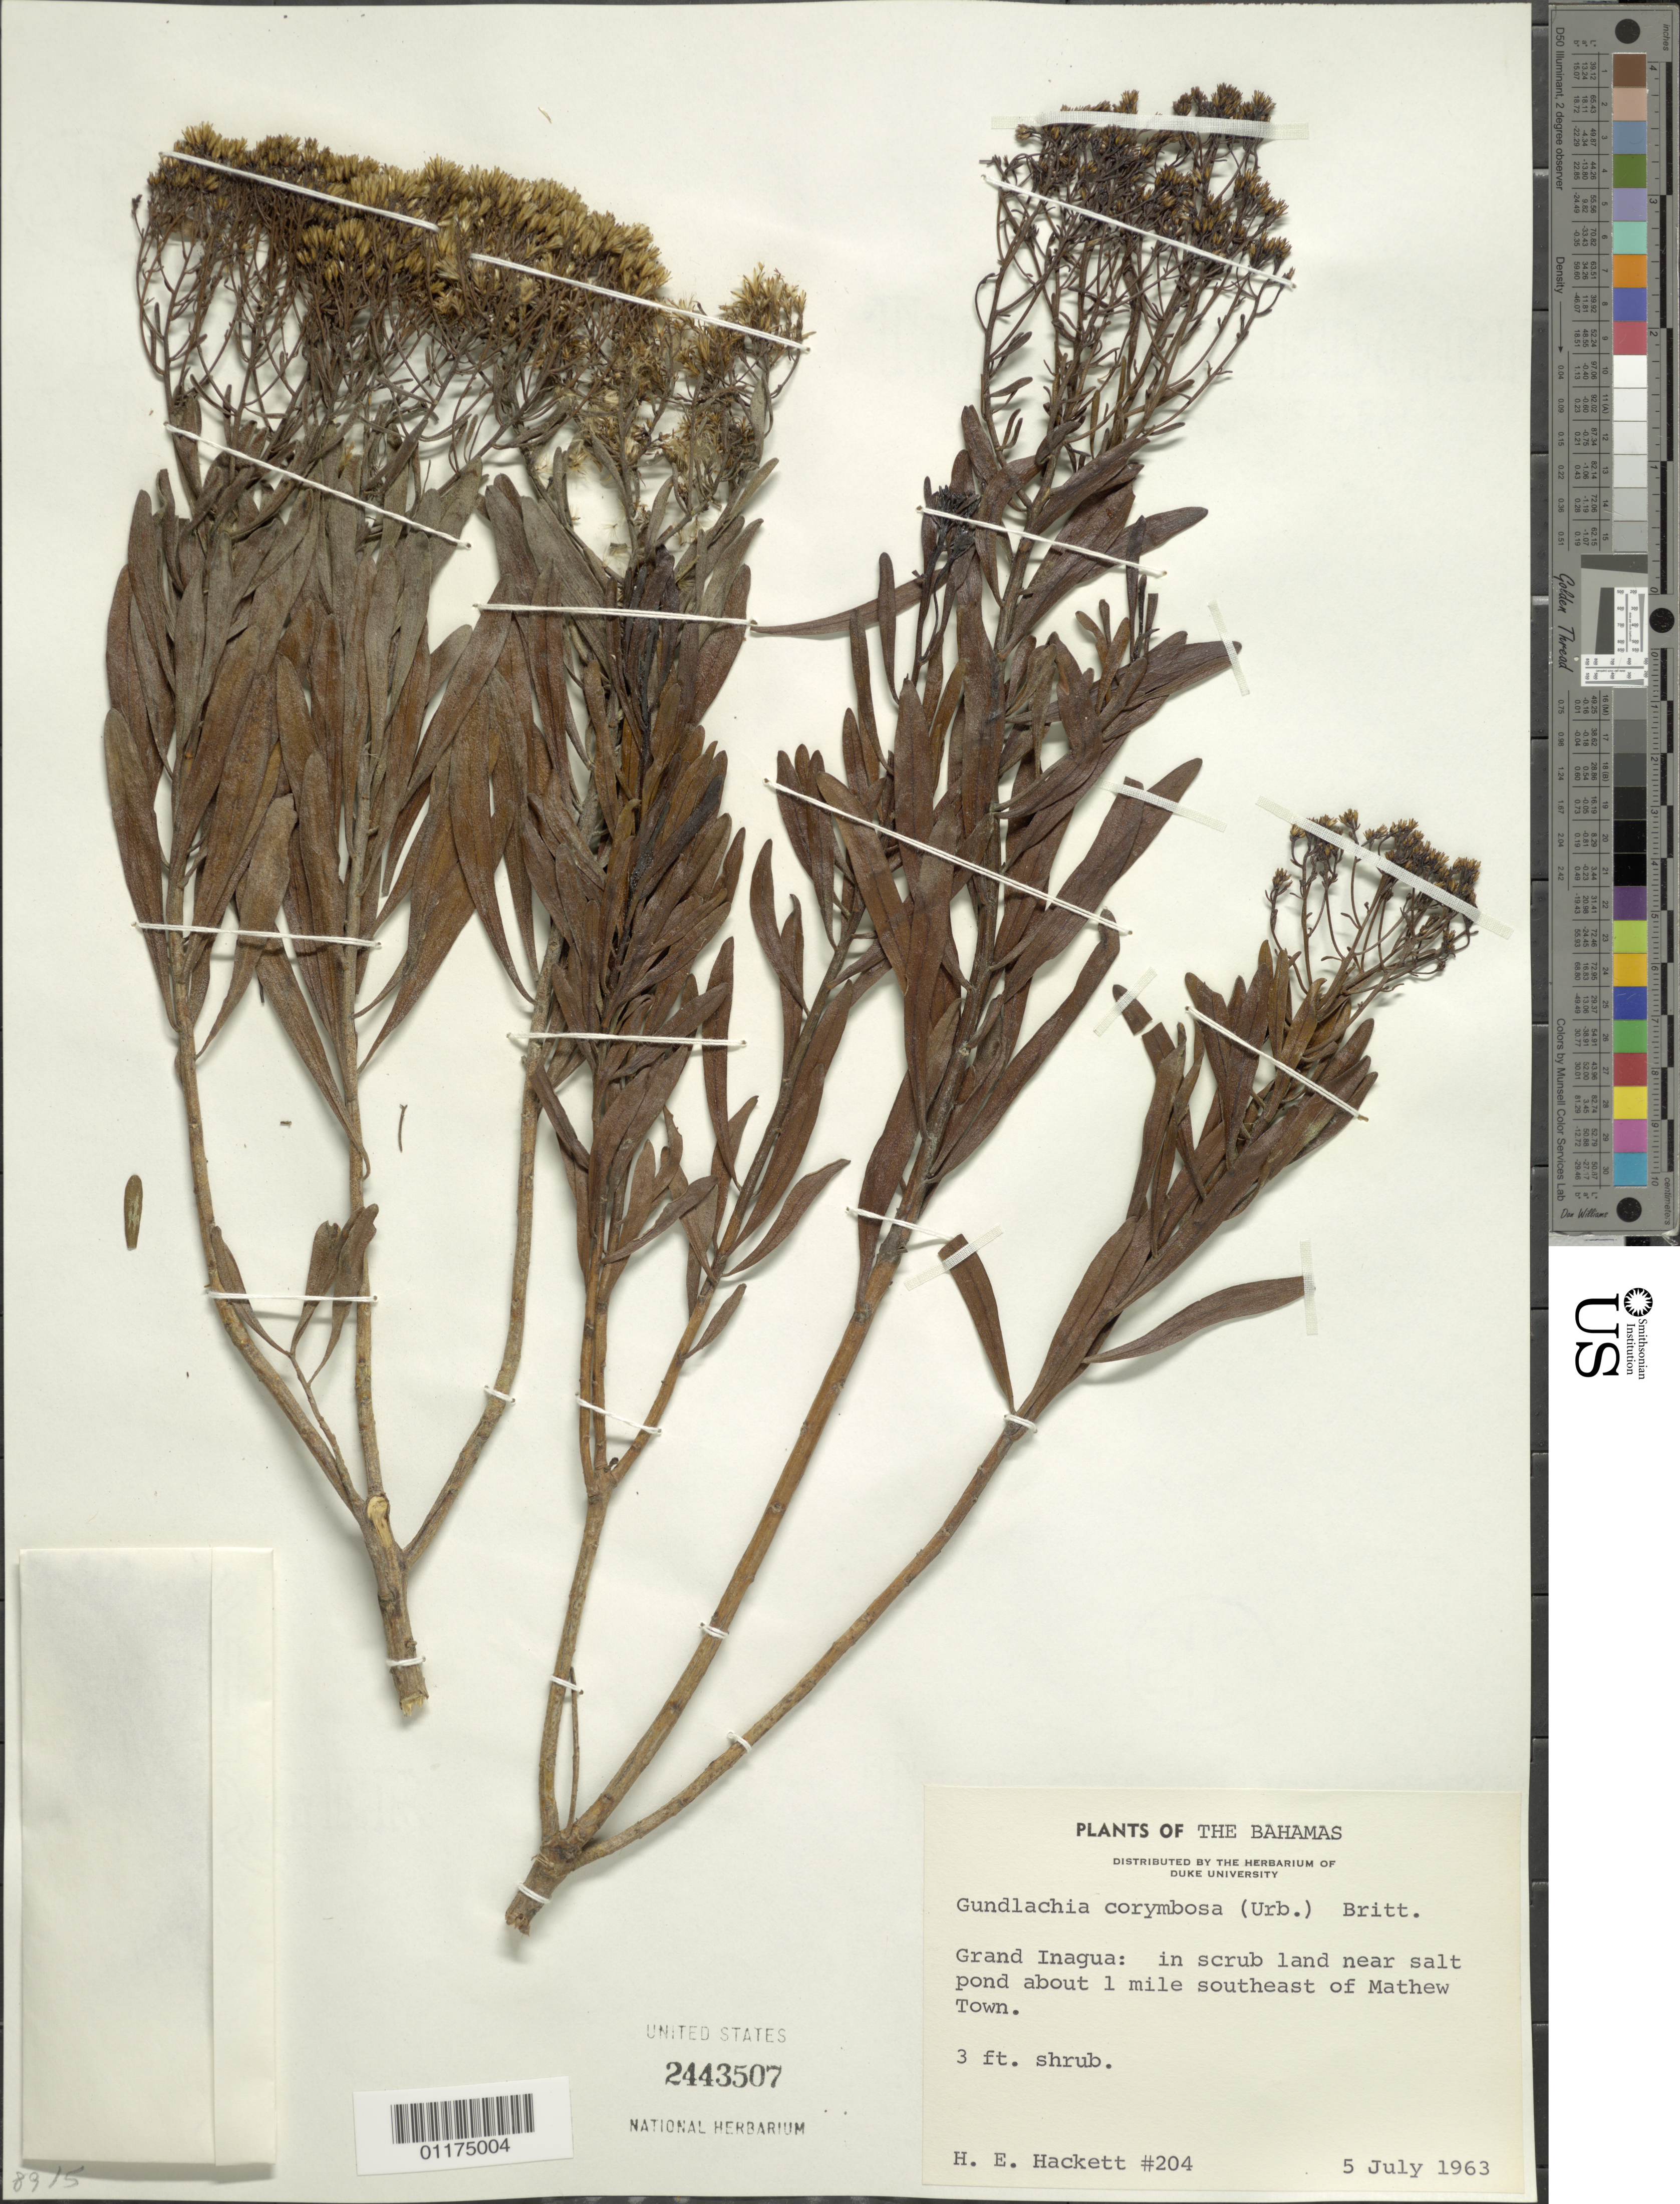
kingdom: Plantae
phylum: Tracheophyta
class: Magnoliopsida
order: Asterales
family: Asteraceae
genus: Gundlachia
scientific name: Gundlachia corymbosa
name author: (Urb.) Britton ex Bold.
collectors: H. E. Hackett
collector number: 204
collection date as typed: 05 Jul 1963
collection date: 1963-07-05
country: Bahamas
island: Great Inagua I.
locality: in scrub land near salt pond about 1 mile southeast of Mathew Town.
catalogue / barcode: US 2443507